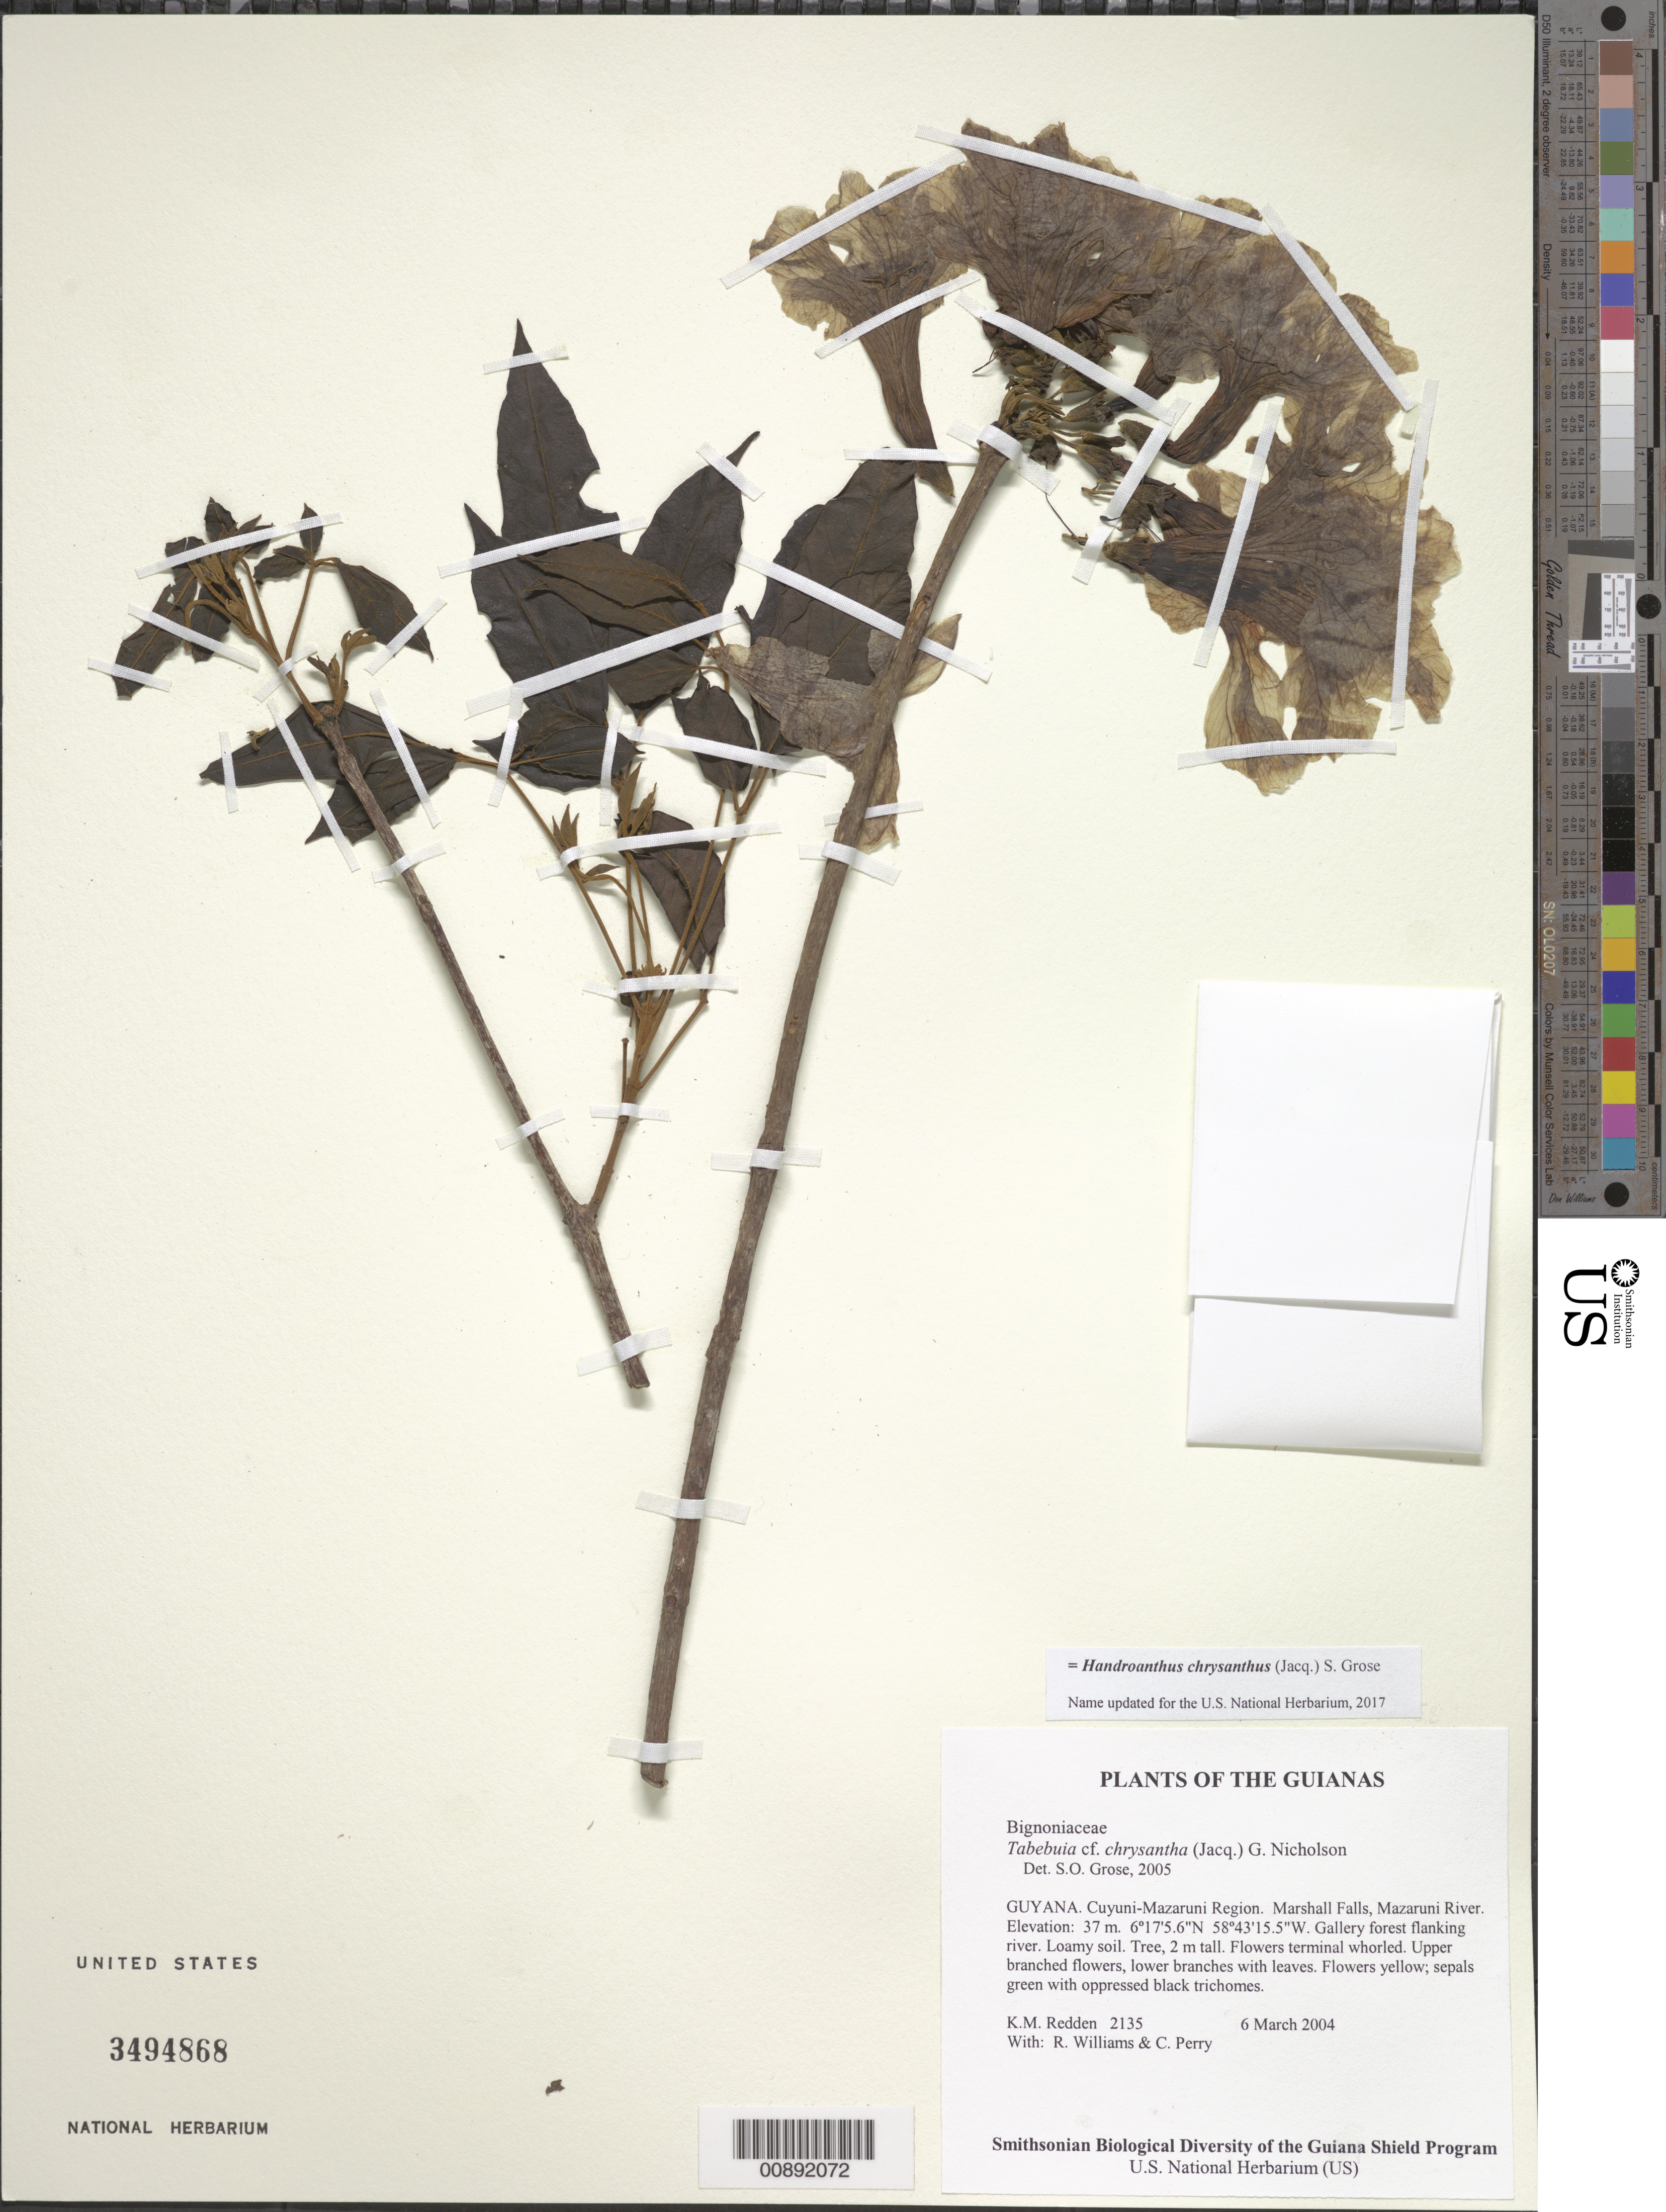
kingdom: Plantae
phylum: Tracheophyta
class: Magnoliopsida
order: Lamiales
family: Bignoniaceae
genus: Handroanthus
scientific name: Handroanthus chrysanthus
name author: (Jacq.) S.O. Grose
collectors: K. M. Redden, R. Williams & C. Perry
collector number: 2135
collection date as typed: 6 March 2004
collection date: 2004-03-06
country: Guyana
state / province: Cuyuni-Mazaruni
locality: Marshall Falls, Mazaruni River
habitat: Gallery forest flanking river. Loamy soil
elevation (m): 37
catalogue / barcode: US 3494868